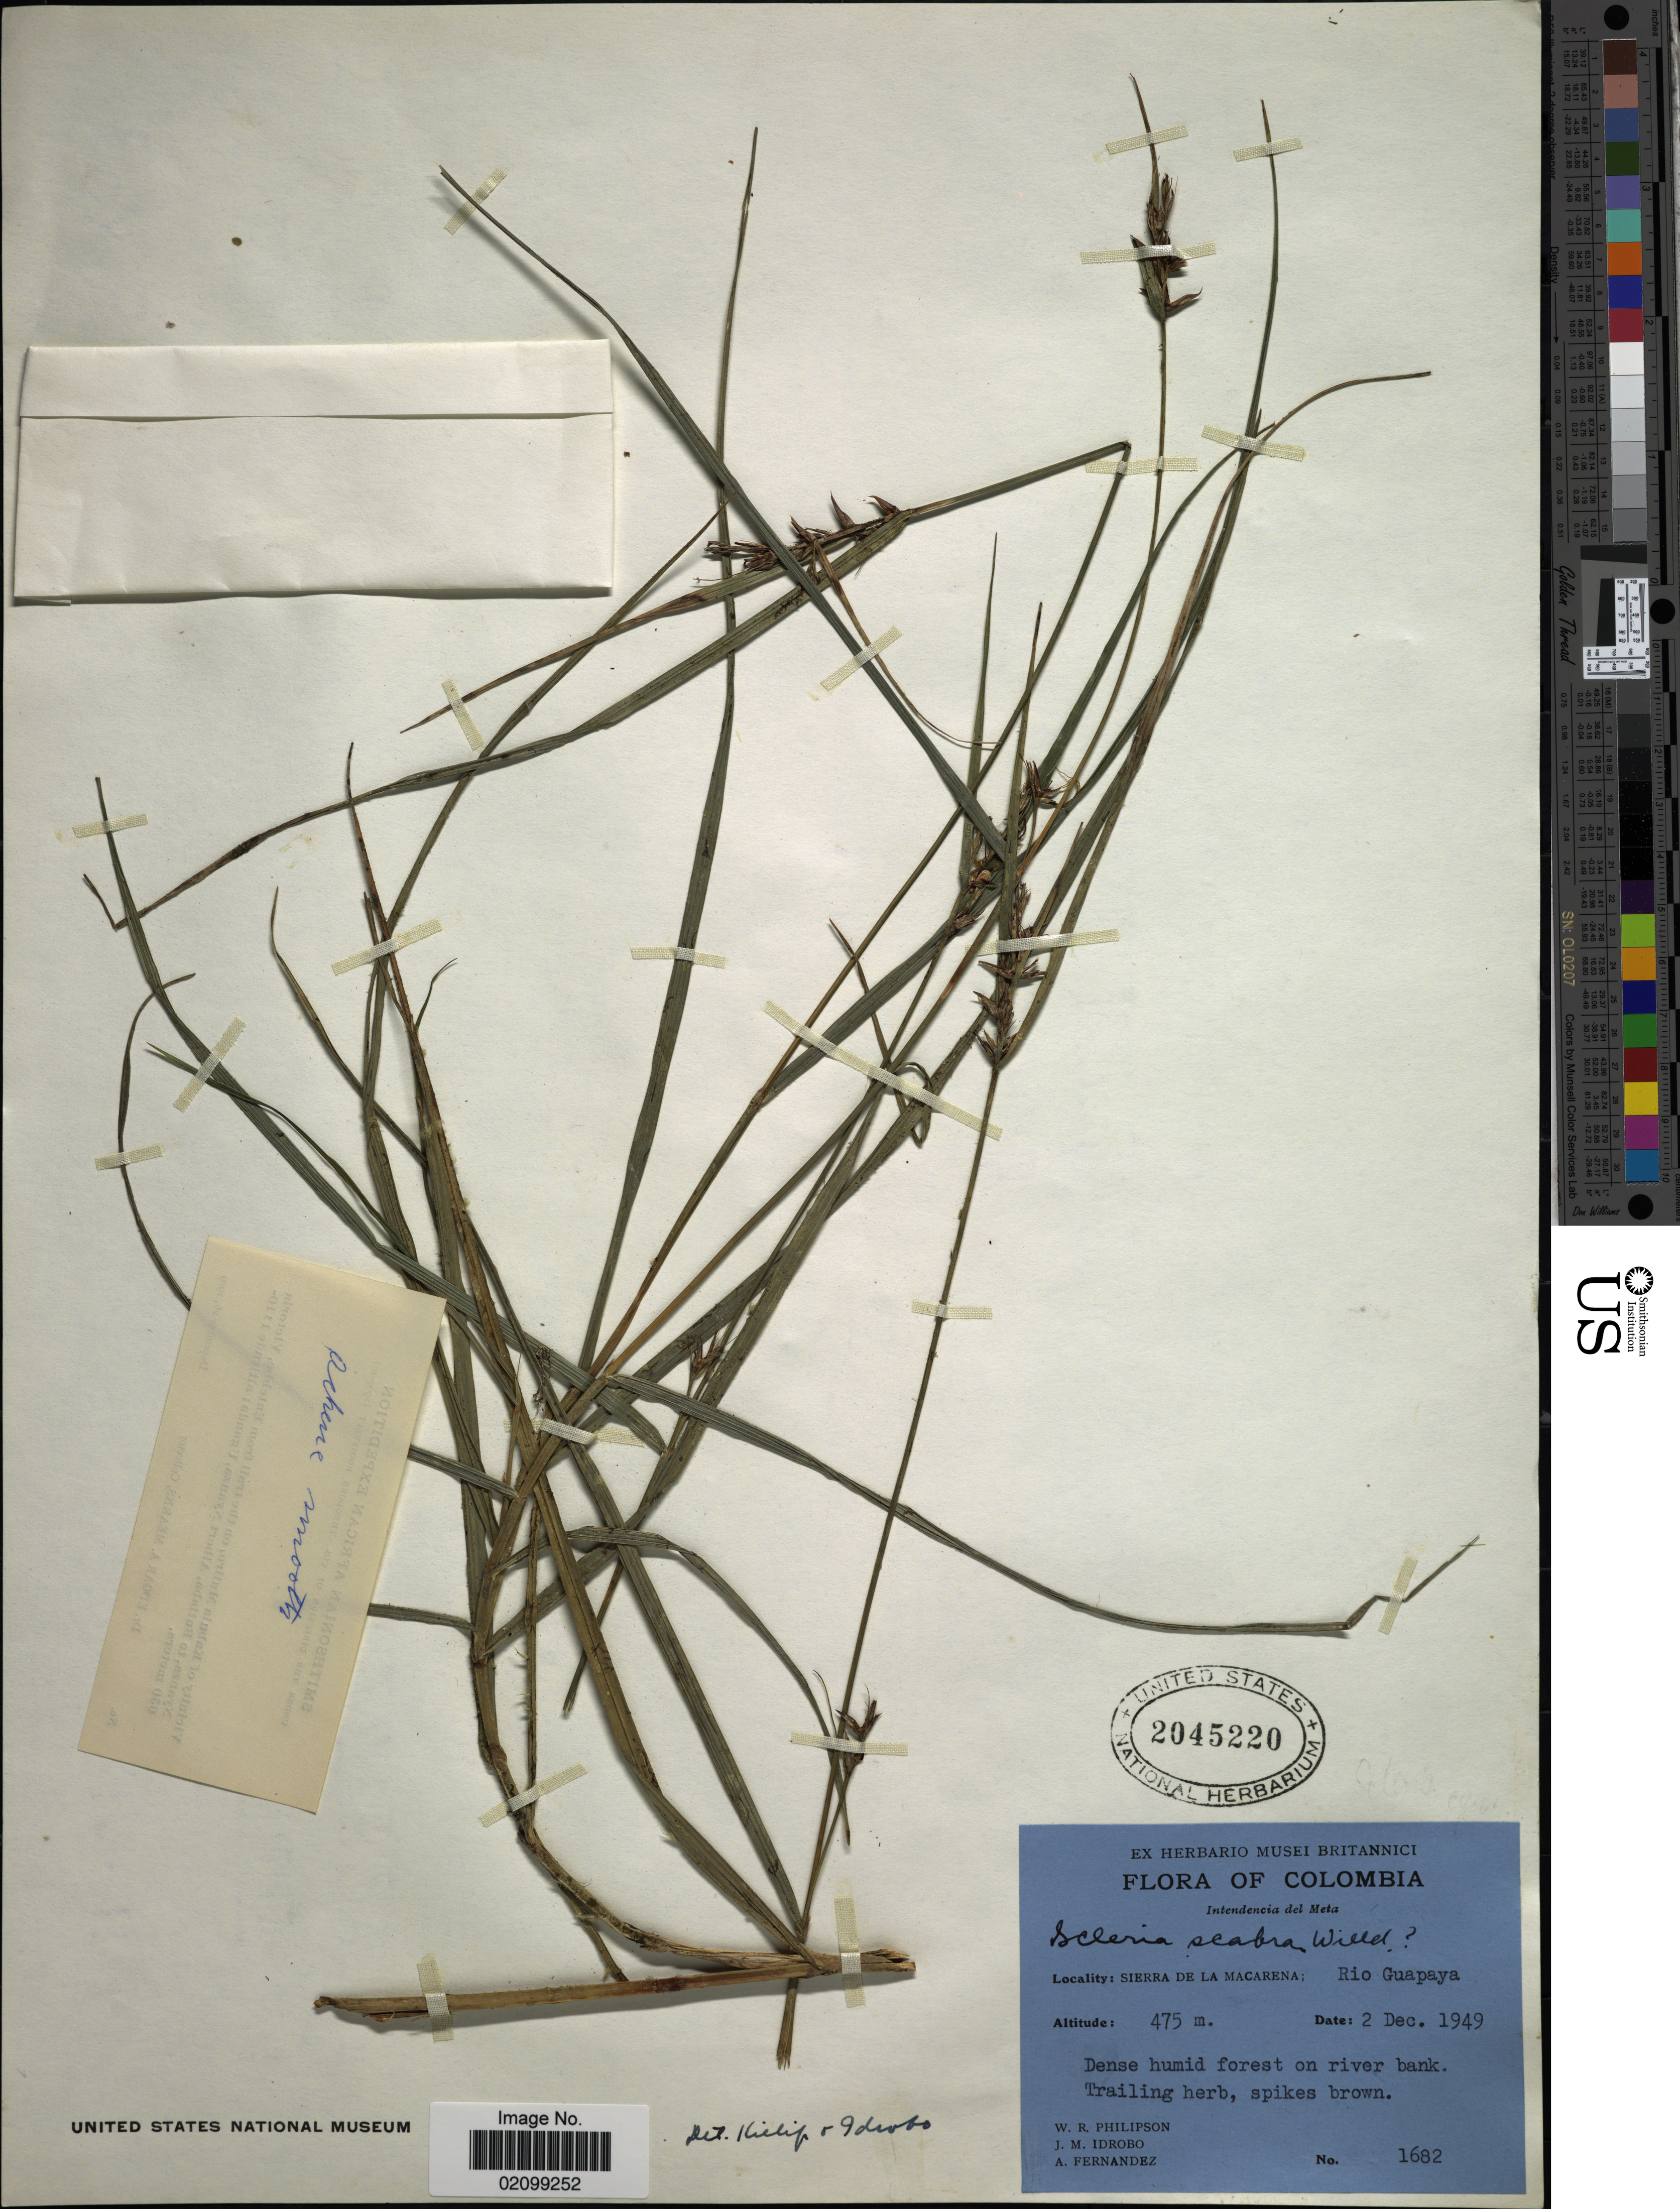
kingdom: Plantae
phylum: Tracheophyta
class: Liliopsida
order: Poales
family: Cyperaceae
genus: Scleria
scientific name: Scleria scabra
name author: Willd.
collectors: W. R. Philipson, J. M. Idrobo & A. Fernandez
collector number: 1682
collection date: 1949-12-02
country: Colombia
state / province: Meta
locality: Intendencia del Meta. Sierra de la Macarena: Rio Guapaya. Dense humid forest on river bank.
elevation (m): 475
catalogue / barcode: US 2045220